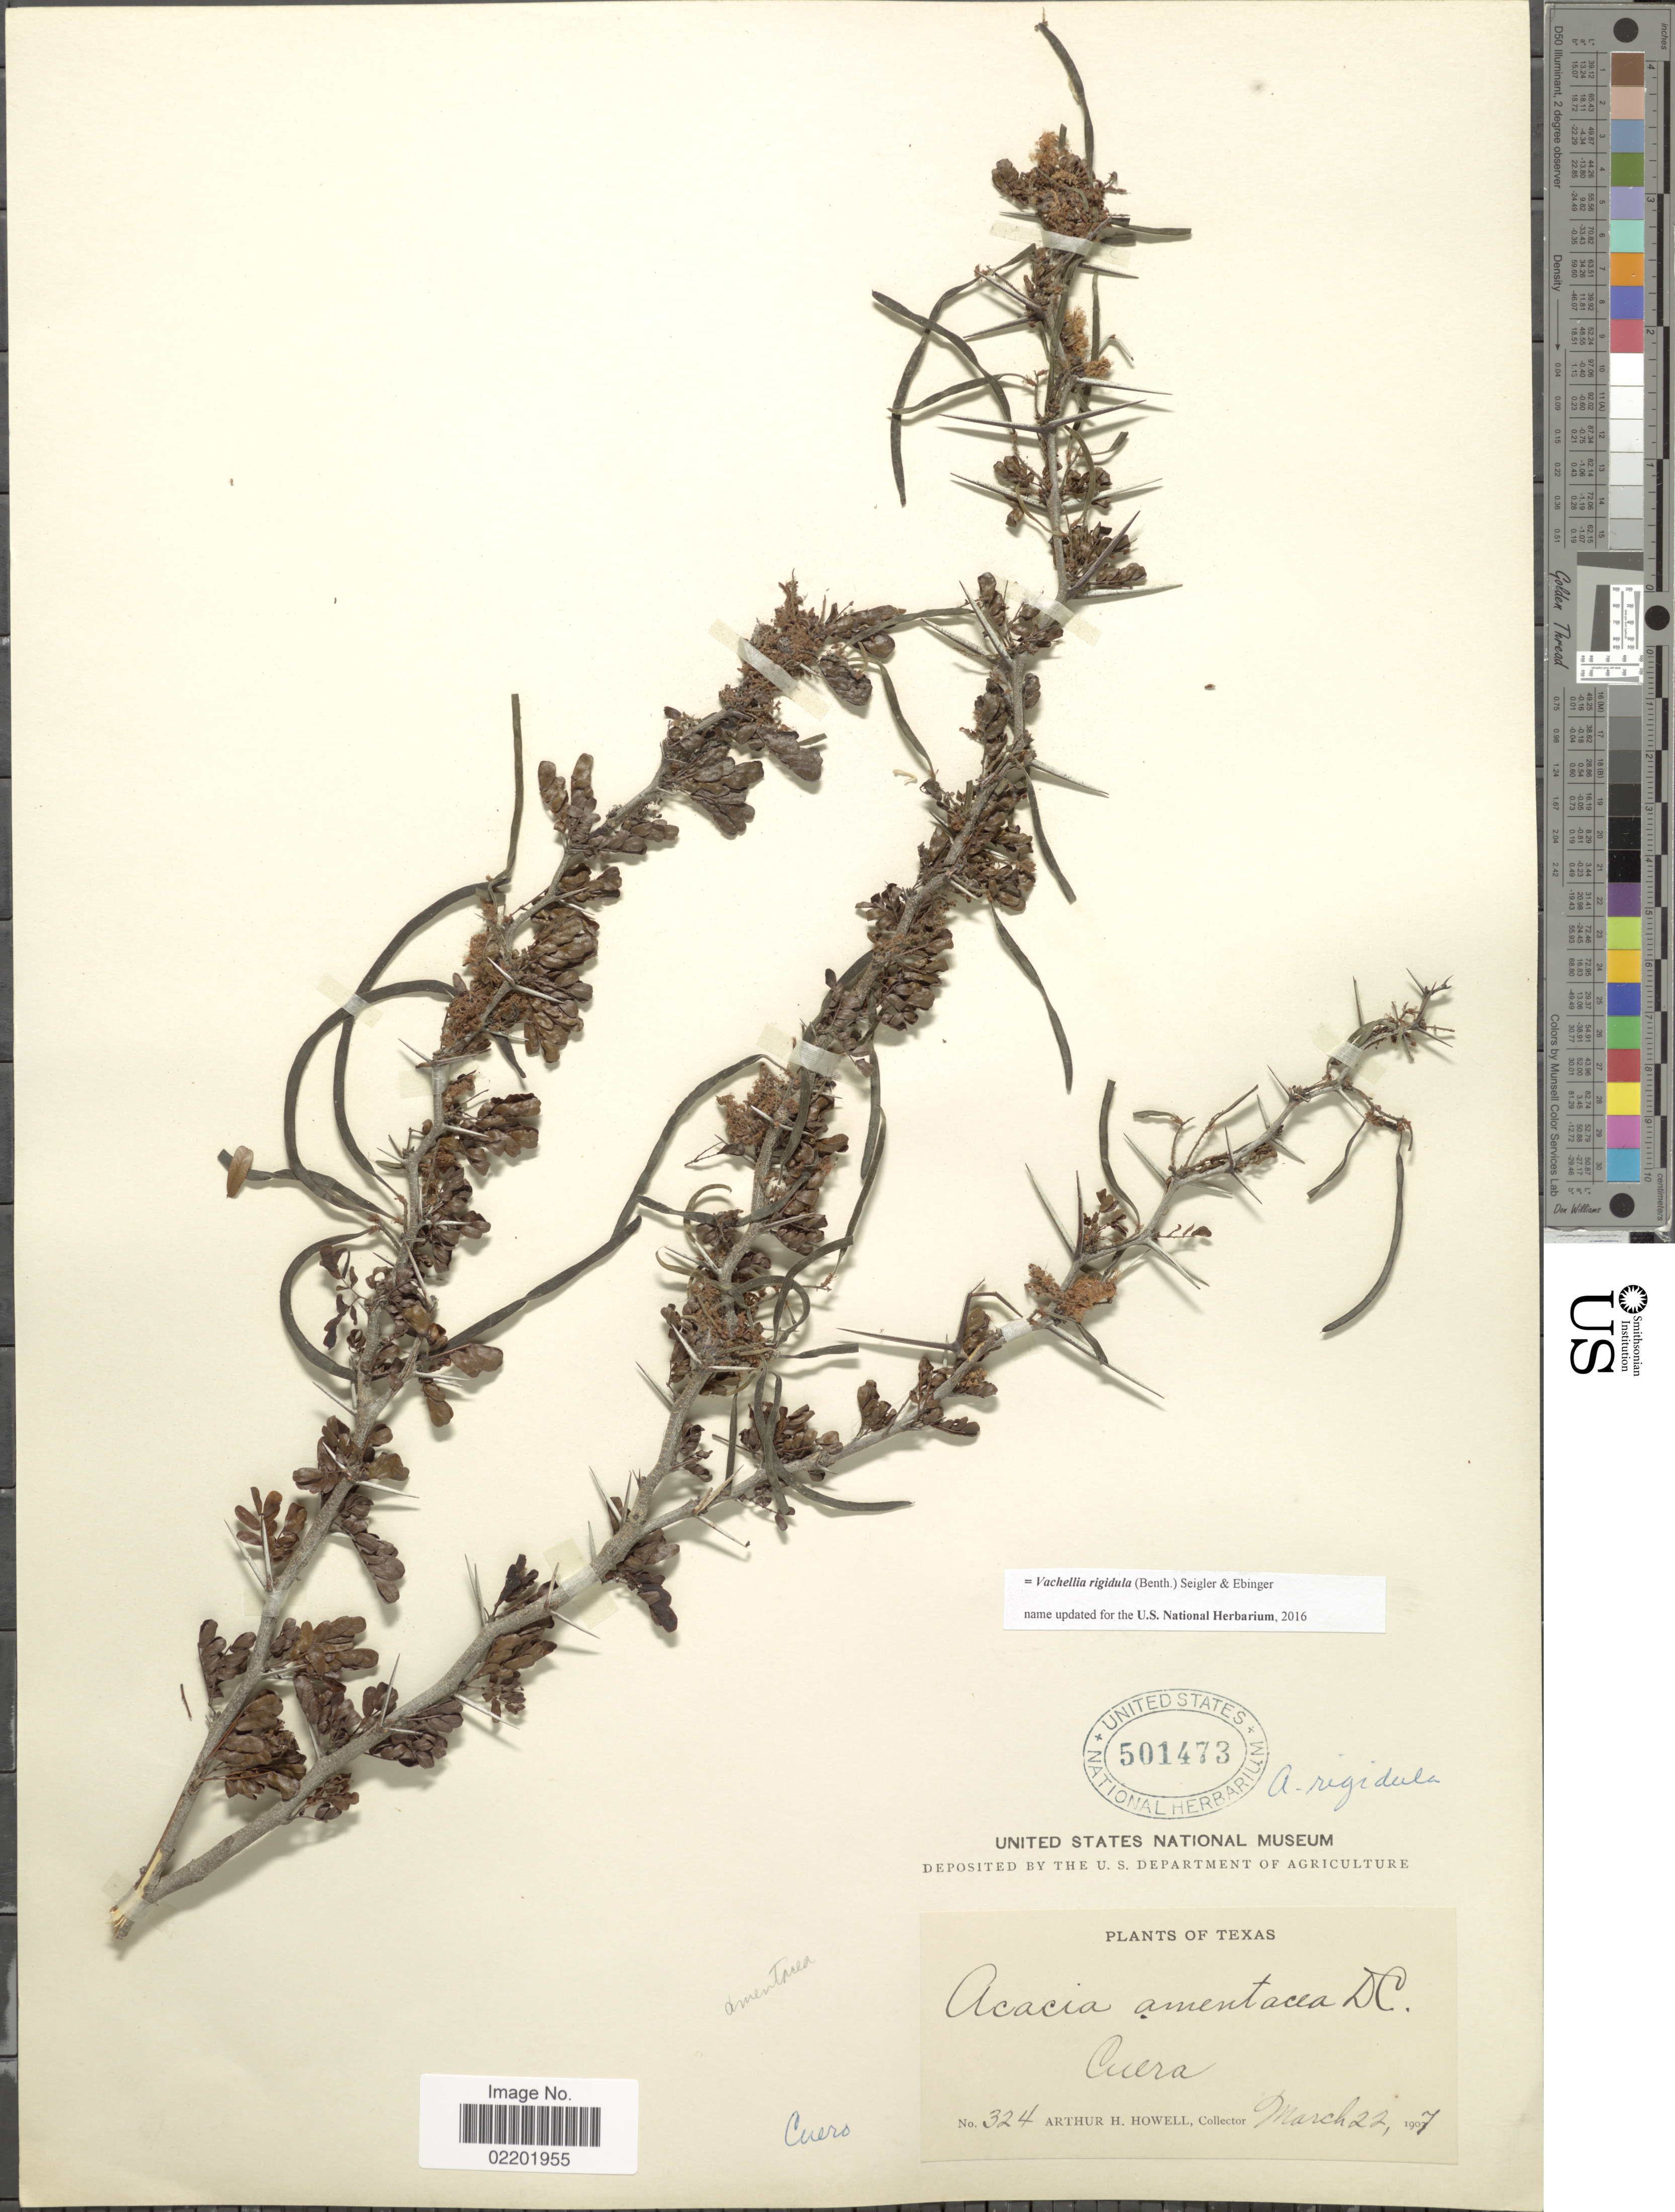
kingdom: Plantae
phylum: Tracheophyta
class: Magnoliopsida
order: Fabales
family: Fabaceae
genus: Vachellia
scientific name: Vachellia rigidula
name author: (Benth.) Seigler & Ebinger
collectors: A. H. Howell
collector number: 324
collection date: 1907-03-22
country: United States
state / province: Texas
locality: Cuera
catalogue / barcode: US 501473